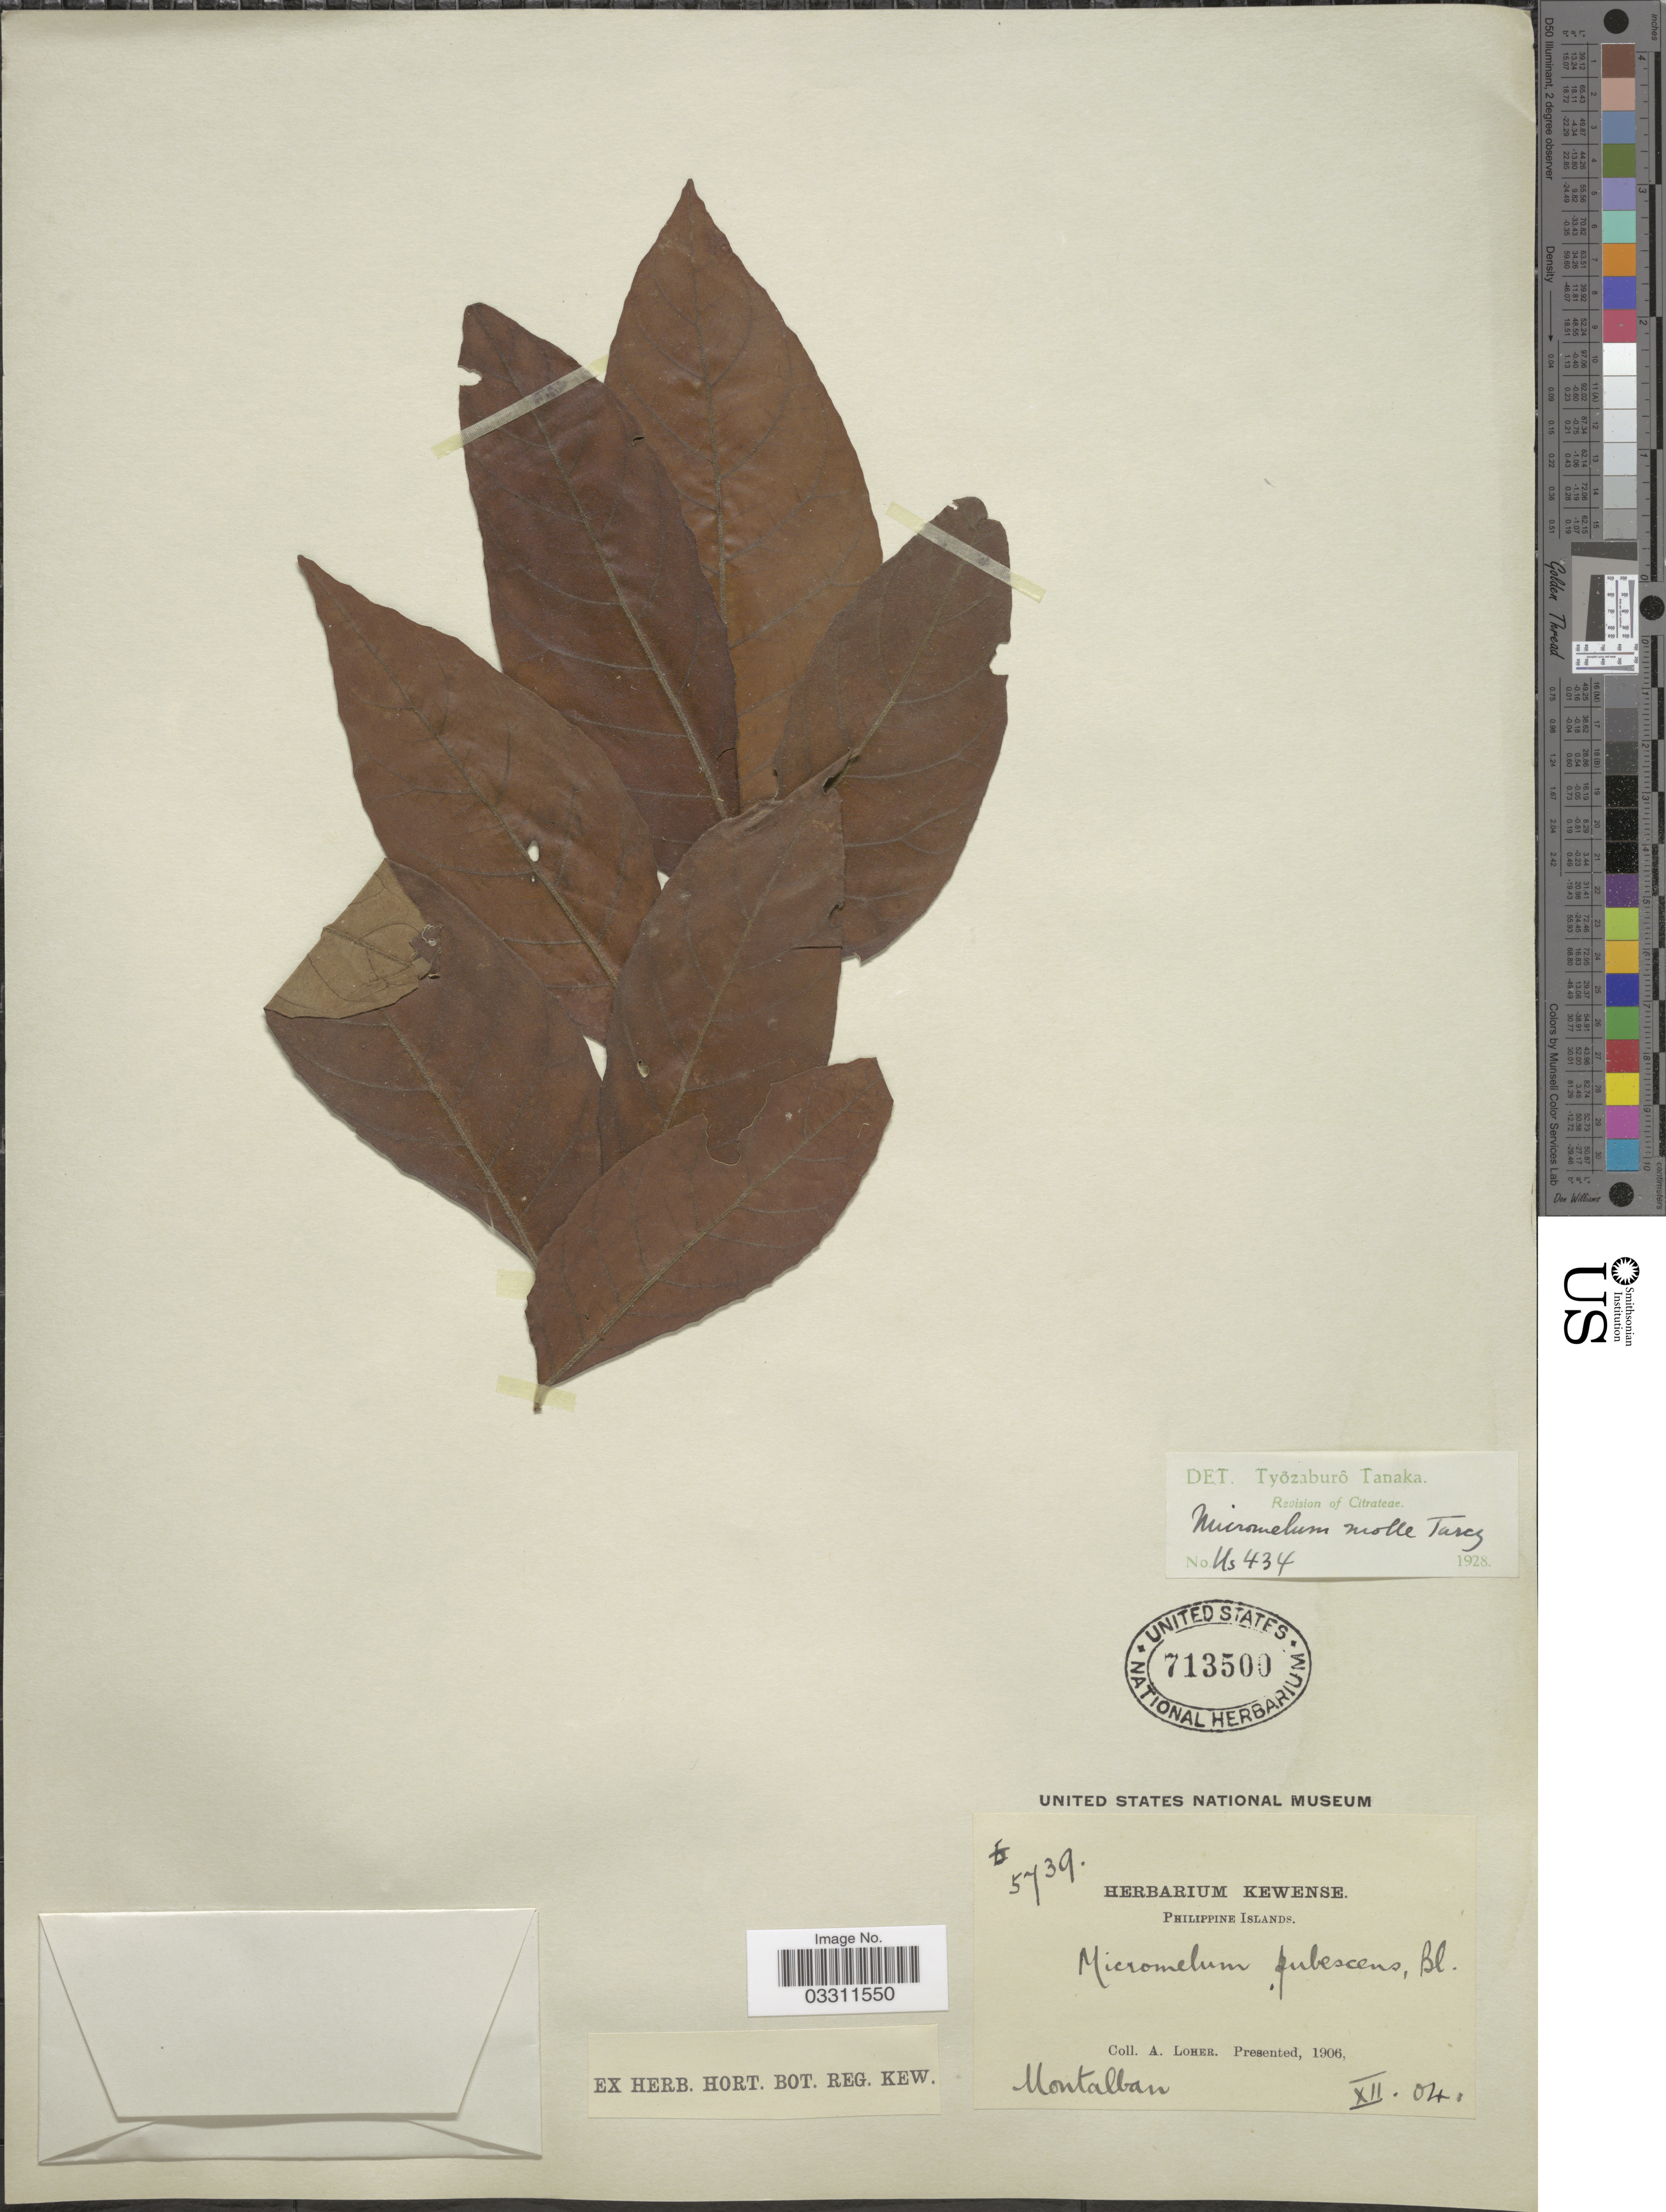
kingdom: Plantae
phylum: Tracheophyta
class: Magnoliopsida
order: Sapindales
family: Rutaceae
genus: Micromelum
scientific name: Micromelum molle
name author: Turcz.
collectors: A. Loher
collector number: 5739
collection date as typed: Transcribed d/m/y: /12/4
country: Philippines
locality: Montalban.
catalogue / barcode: US 713500